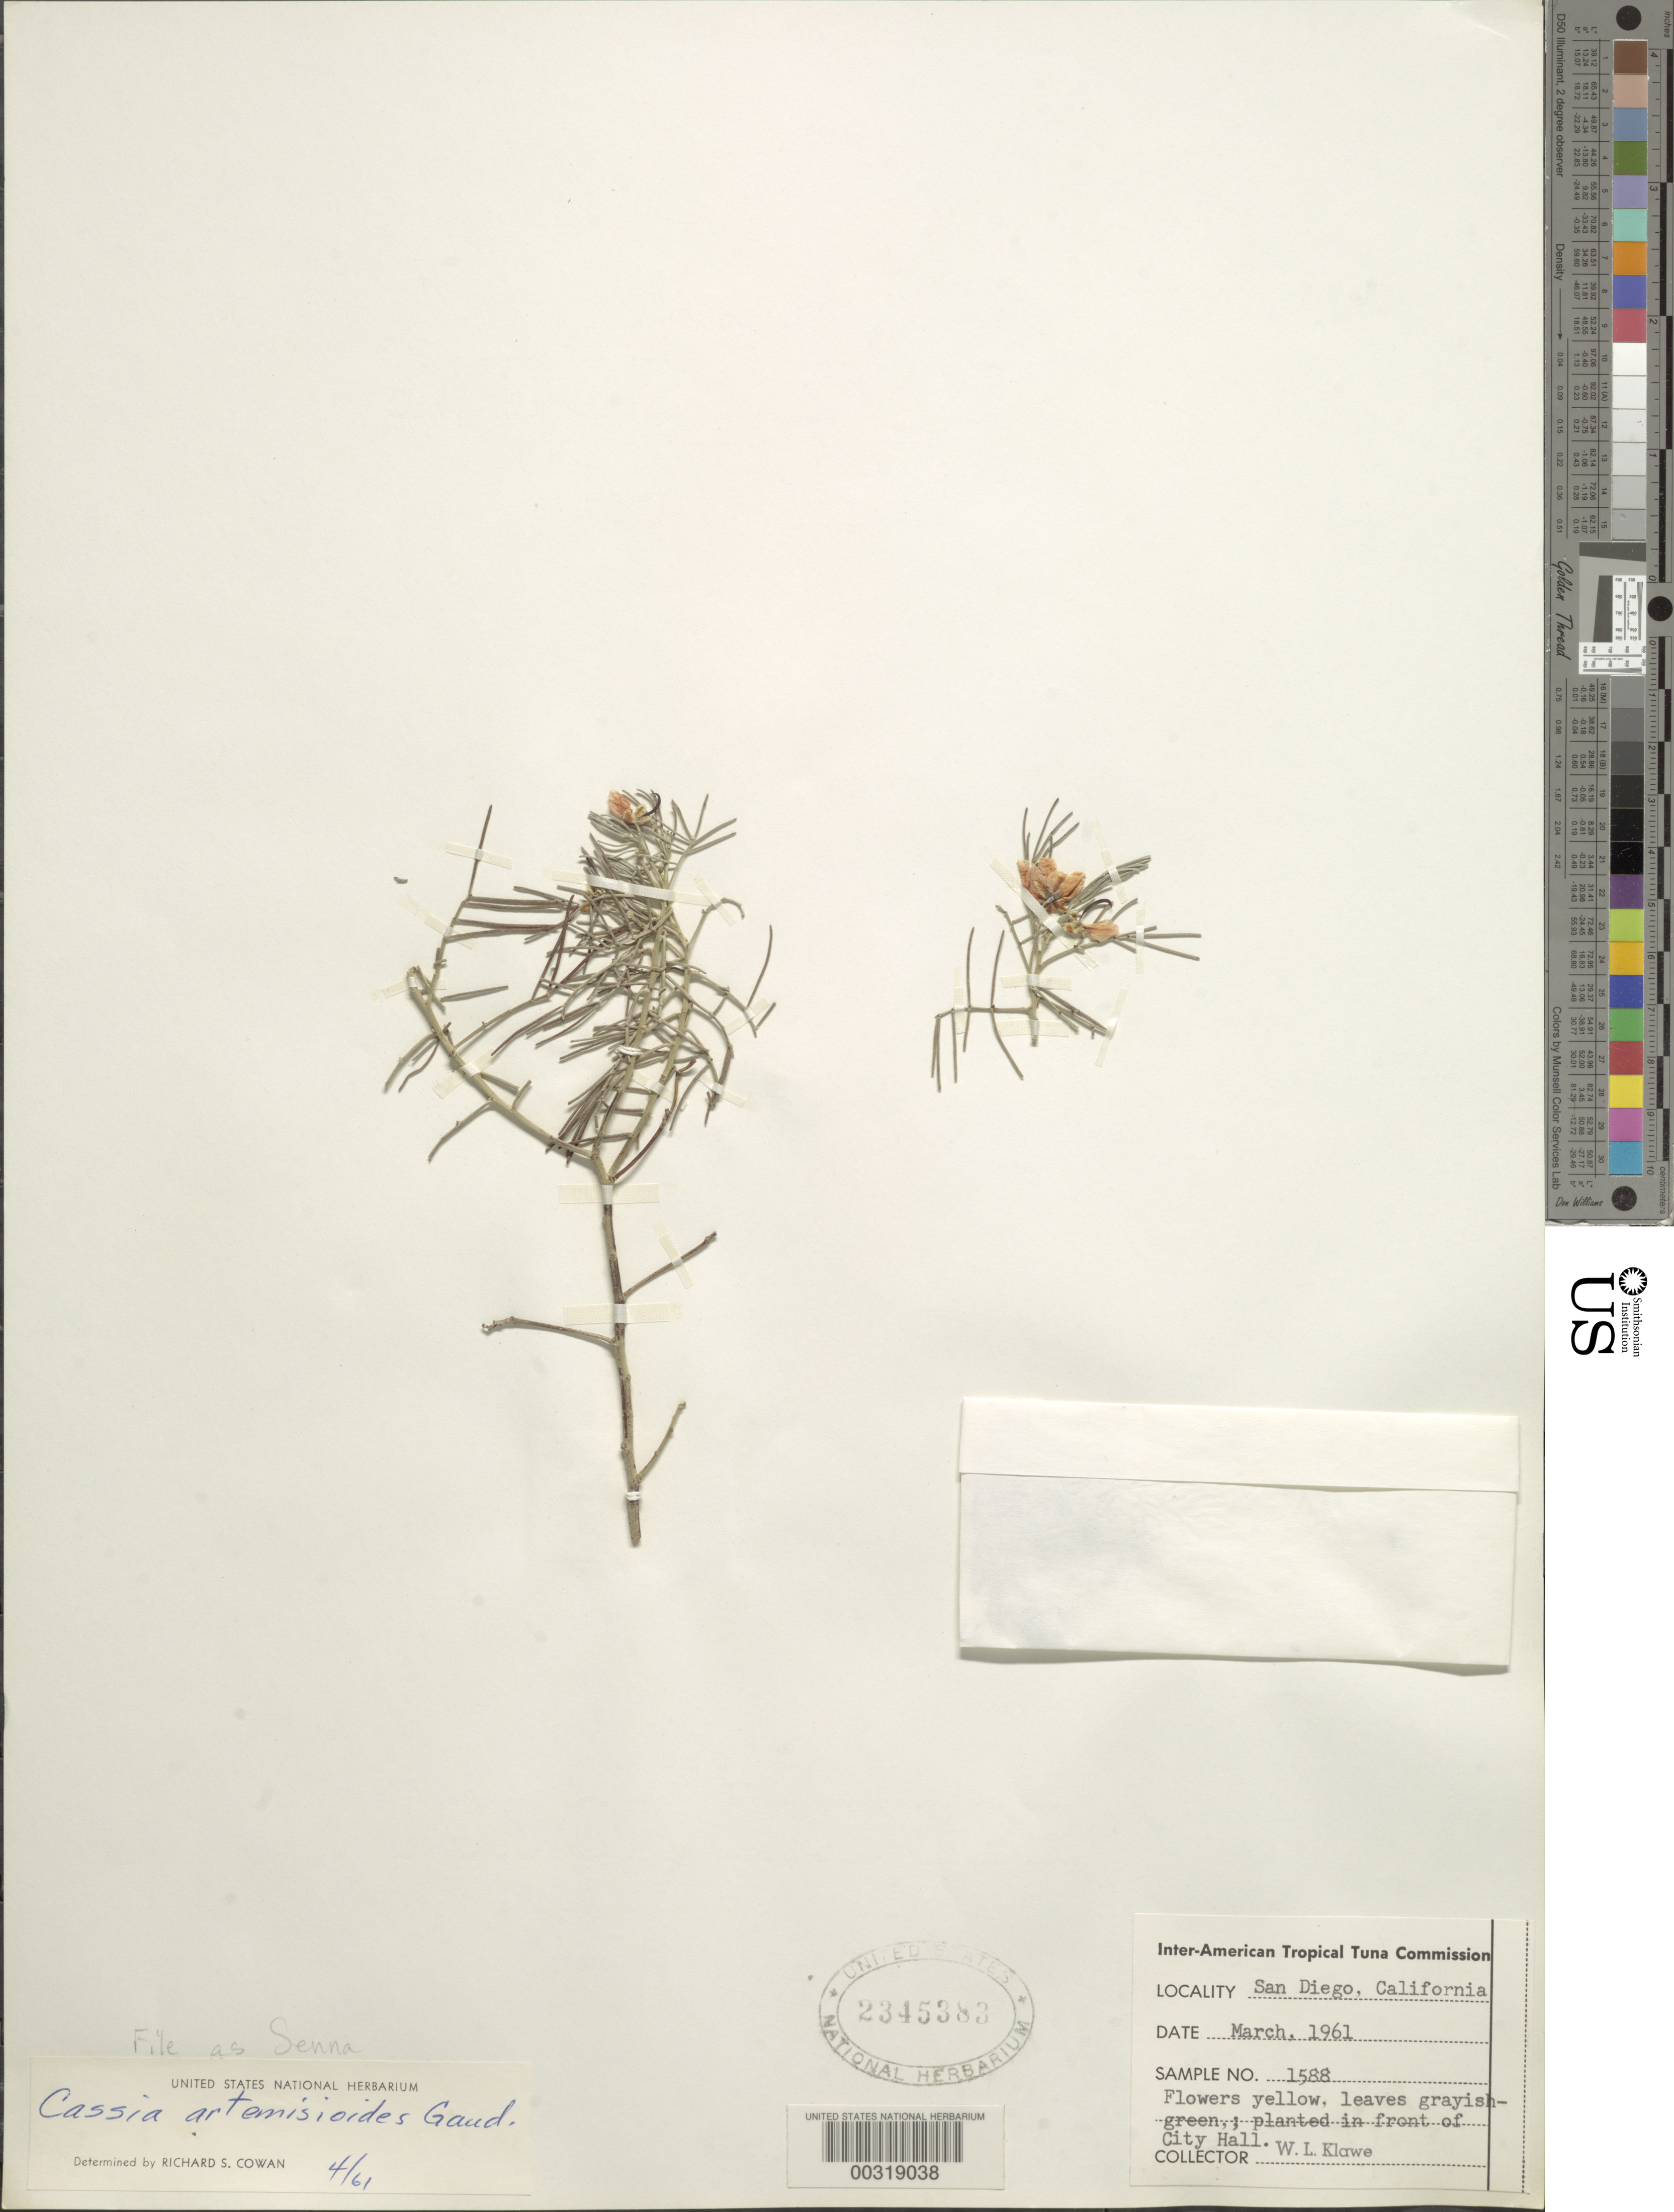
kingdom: Plantae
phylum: Tracheophyta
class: Magnoliopsida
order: Fabales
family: Fabaceae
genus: Senna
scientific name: Senna artemisioides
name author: (Gaudich. ex DC.) Randell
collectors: J. N. Rose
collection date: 1969-09-27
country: United States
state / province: Florida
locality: Coconut Grove, former home of David Fairchild, the Kampong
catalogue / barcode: US 2345383